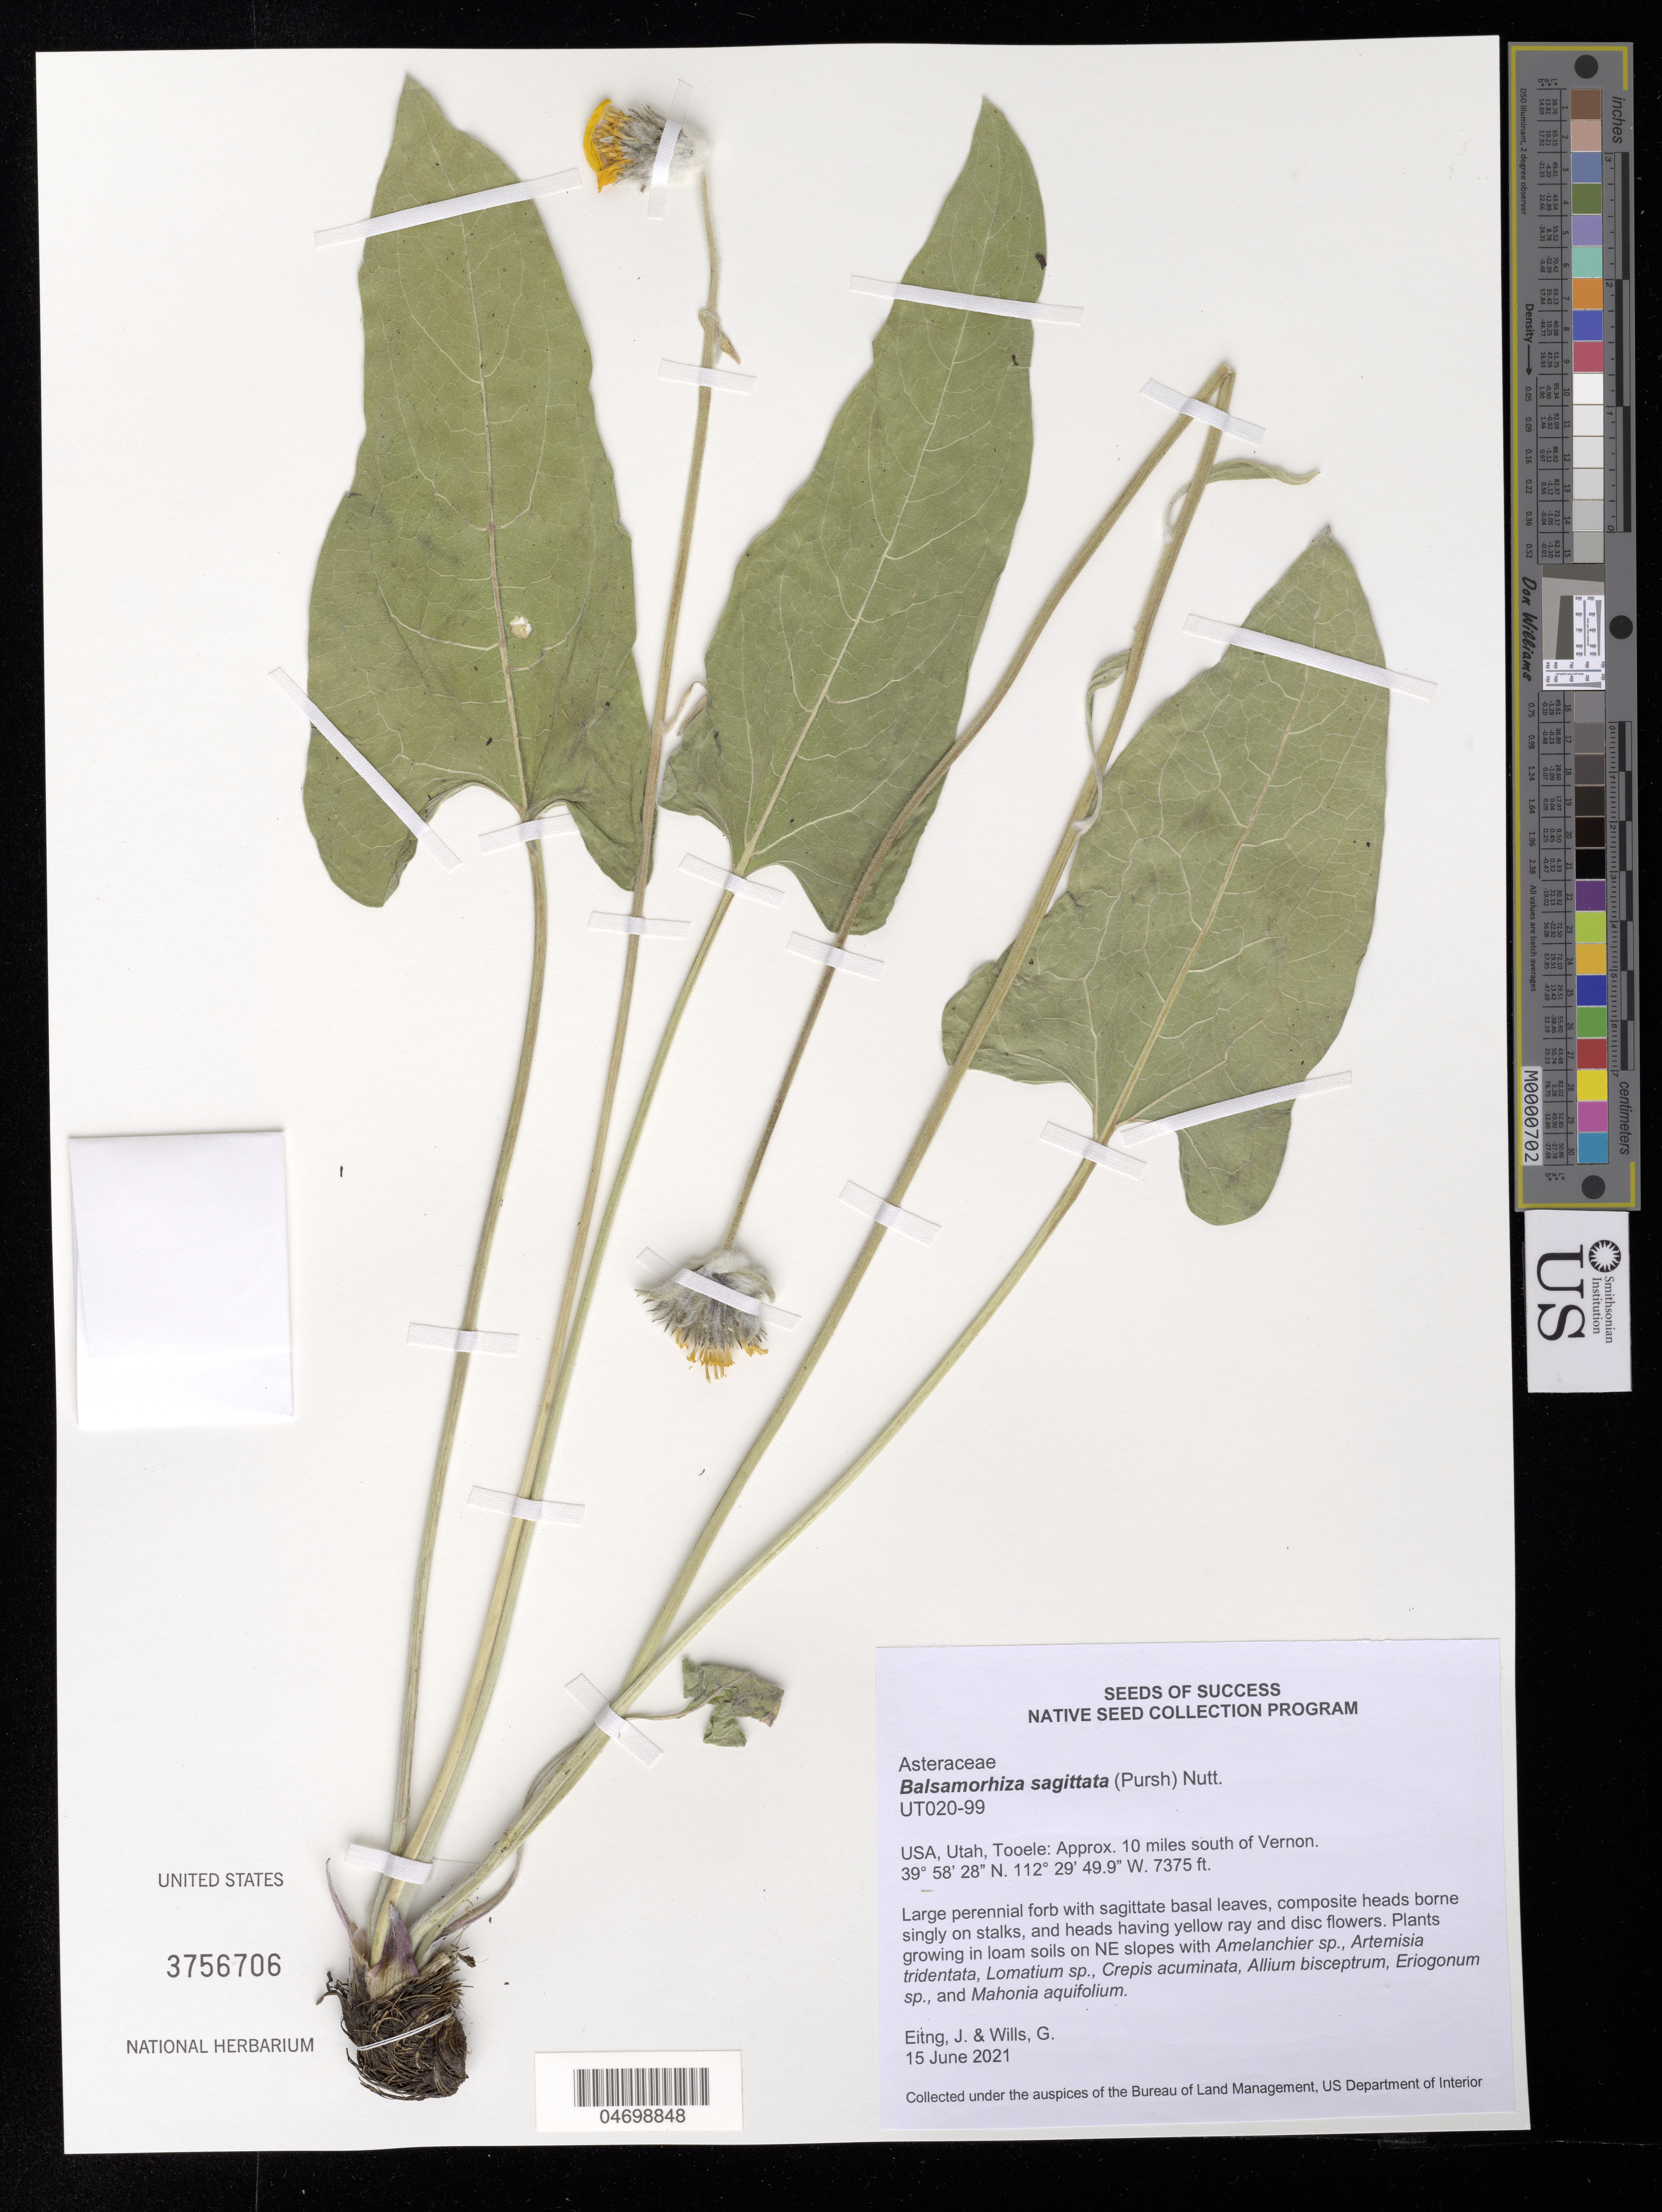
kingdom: Plantae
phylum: Tracheophyta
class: Magnoliopsida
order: Asterales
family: Asteraceae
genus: Balsamorhiza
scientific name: Balsamorhiza sagittata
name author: (Pursh) Nutt.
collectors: J. Eiting & G. Wills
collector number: UT020-99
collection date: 2021-06-15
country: United States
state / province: Utah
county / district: Tooele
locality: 10 mi. S of Vernon.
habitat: Loam soils. With Artemisia tridentata, Lomatium sp., Eriogonum sp., etc.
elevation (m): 2248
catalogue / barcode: US 3756706